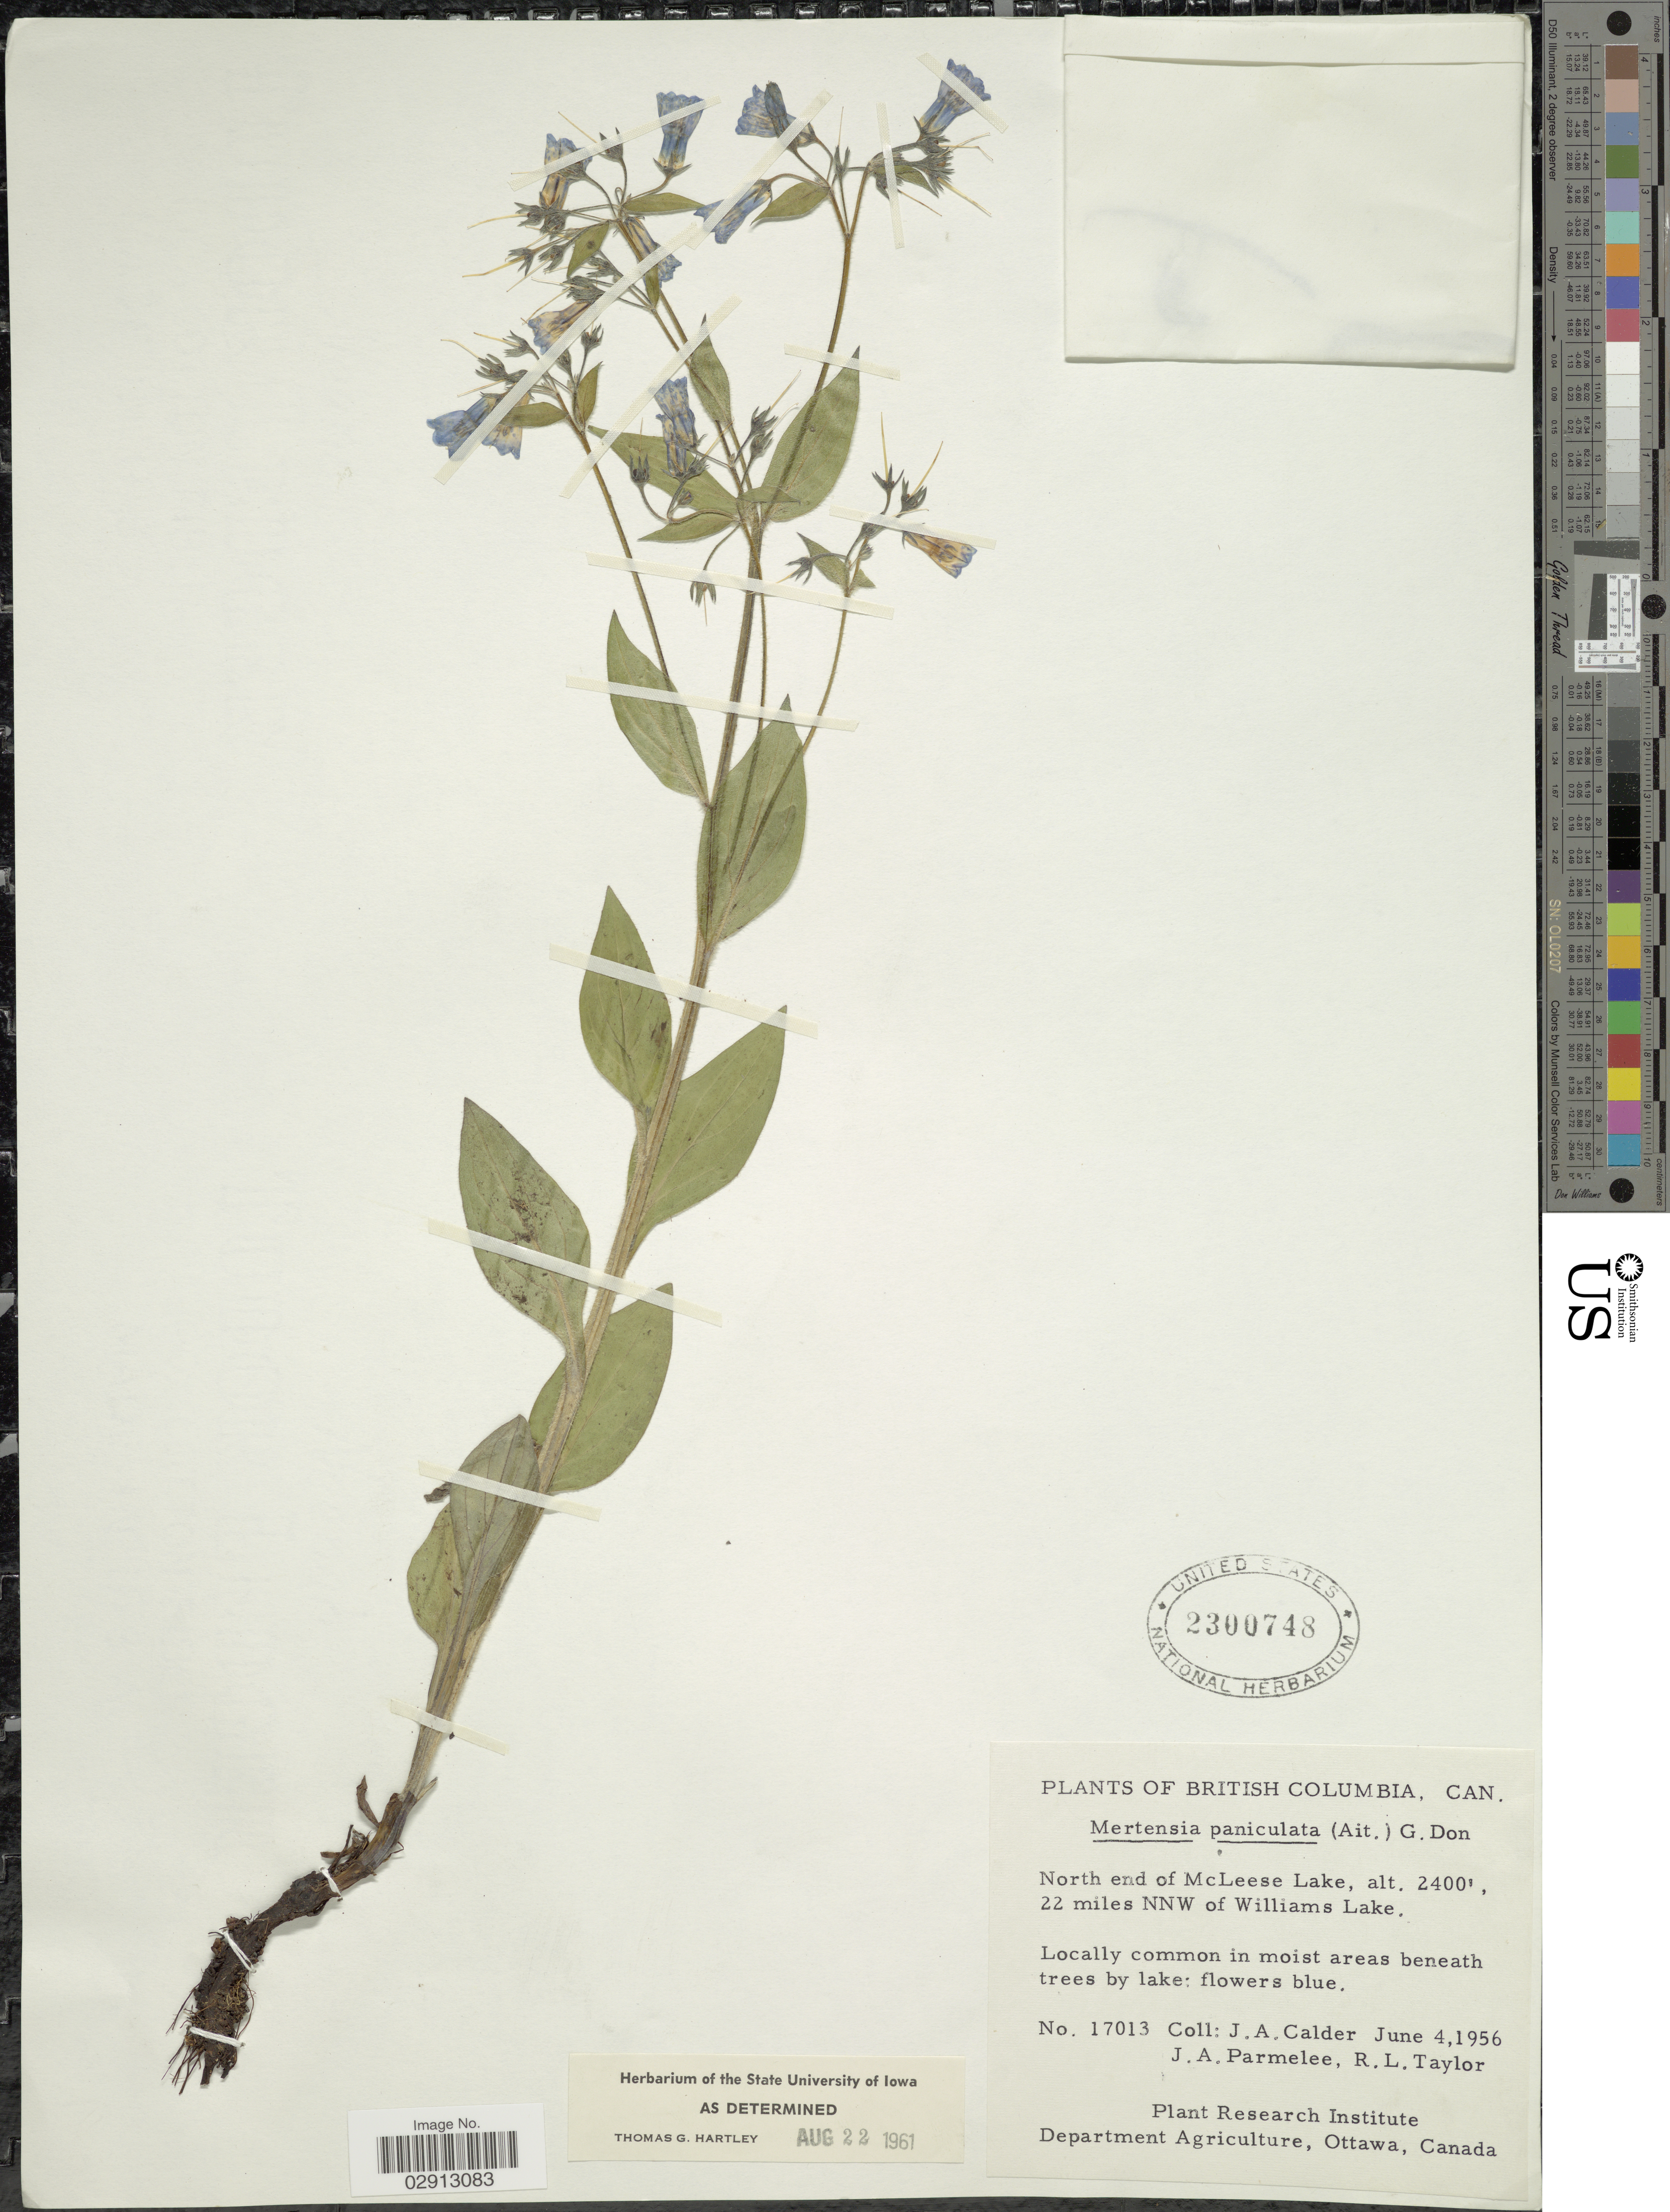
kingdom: Plantae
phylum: Tracheophyta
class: Magnoliopsida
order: Boraginales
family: Boraginaceae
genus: Mertensia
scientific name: Mertensia paniculata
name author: (Aiton) G. Don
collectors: J. A. Calder, J. A. Parmelee & R. Taylor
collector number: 17013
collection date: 1956-06-04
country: Canada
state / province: British Columbia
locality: North end of McLeese Lake, 22 miles NNW of Williams Lake.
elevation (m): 732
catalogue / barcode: US 2300748